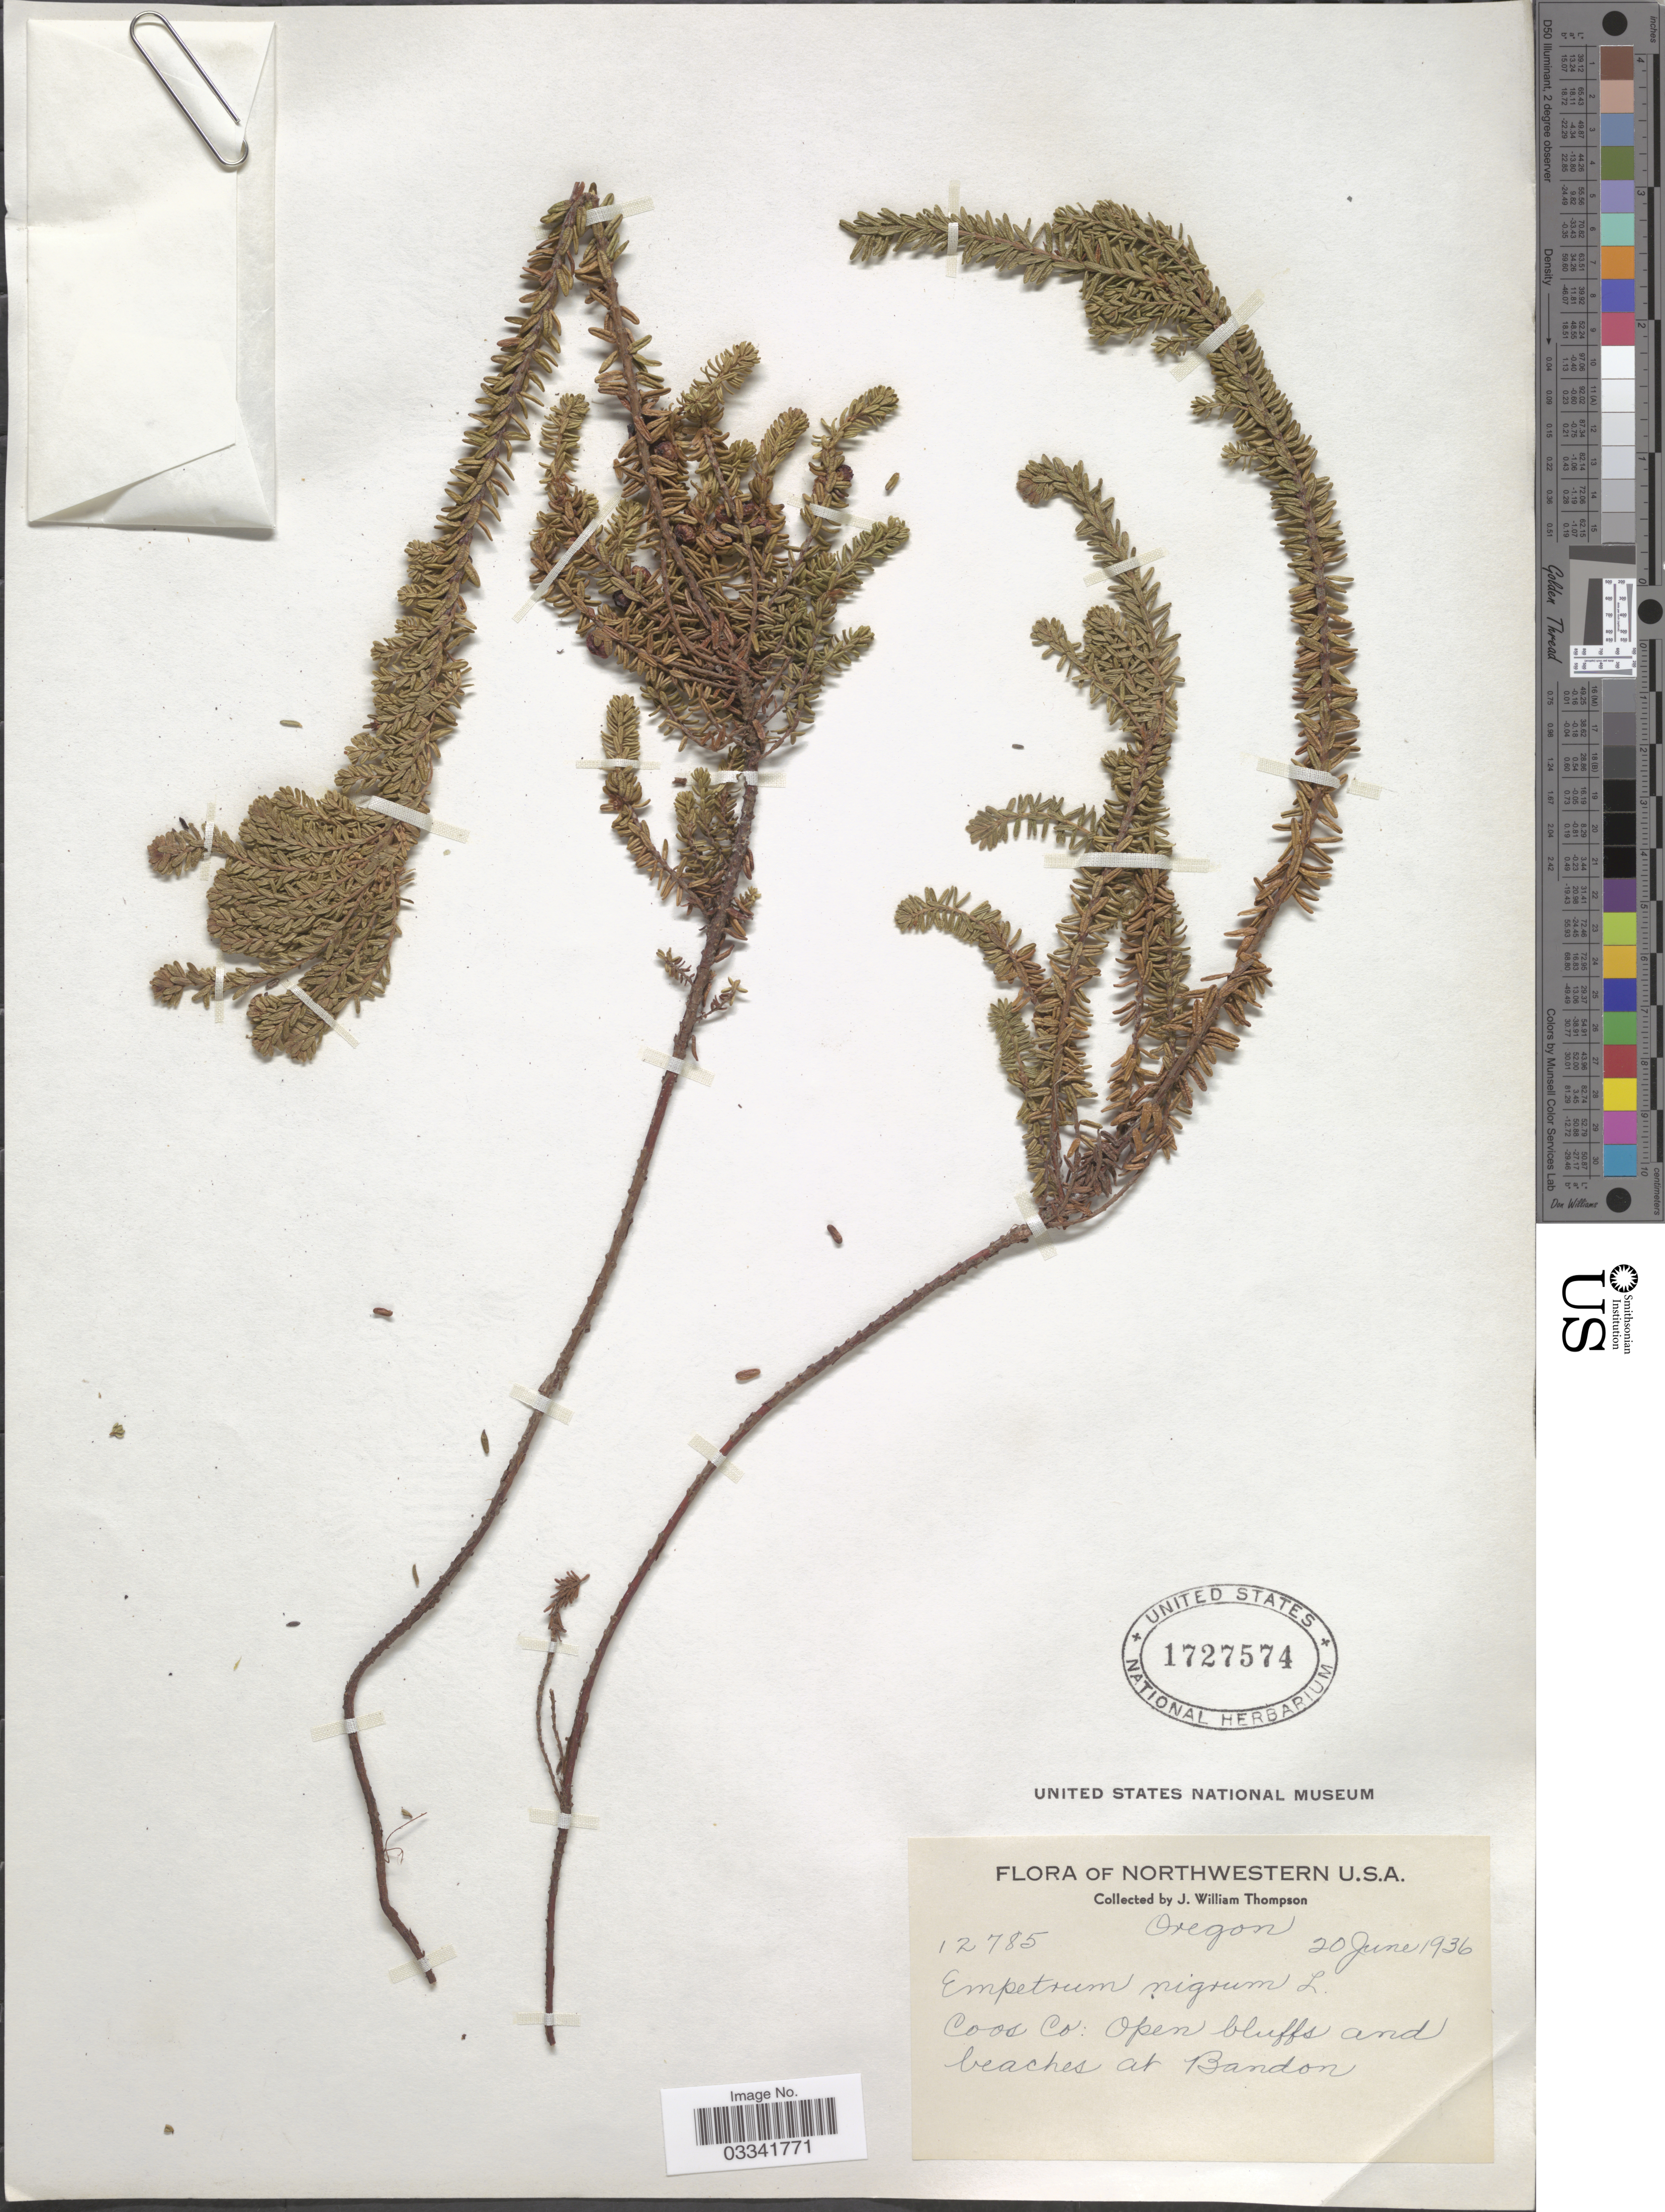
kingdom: Plantae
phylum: Tracheophyta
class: Magnoliopsida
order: Ericales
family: Ericaceae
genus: Empetrum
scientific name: Empetrum nigrum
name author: L.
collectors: J. W. Thompson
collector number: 12785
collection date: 1936-06-20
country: United States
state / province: Oregon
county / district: Coos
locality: Coos Co: Open bluffs and beaches at Bandon.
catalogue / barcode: US 1727574